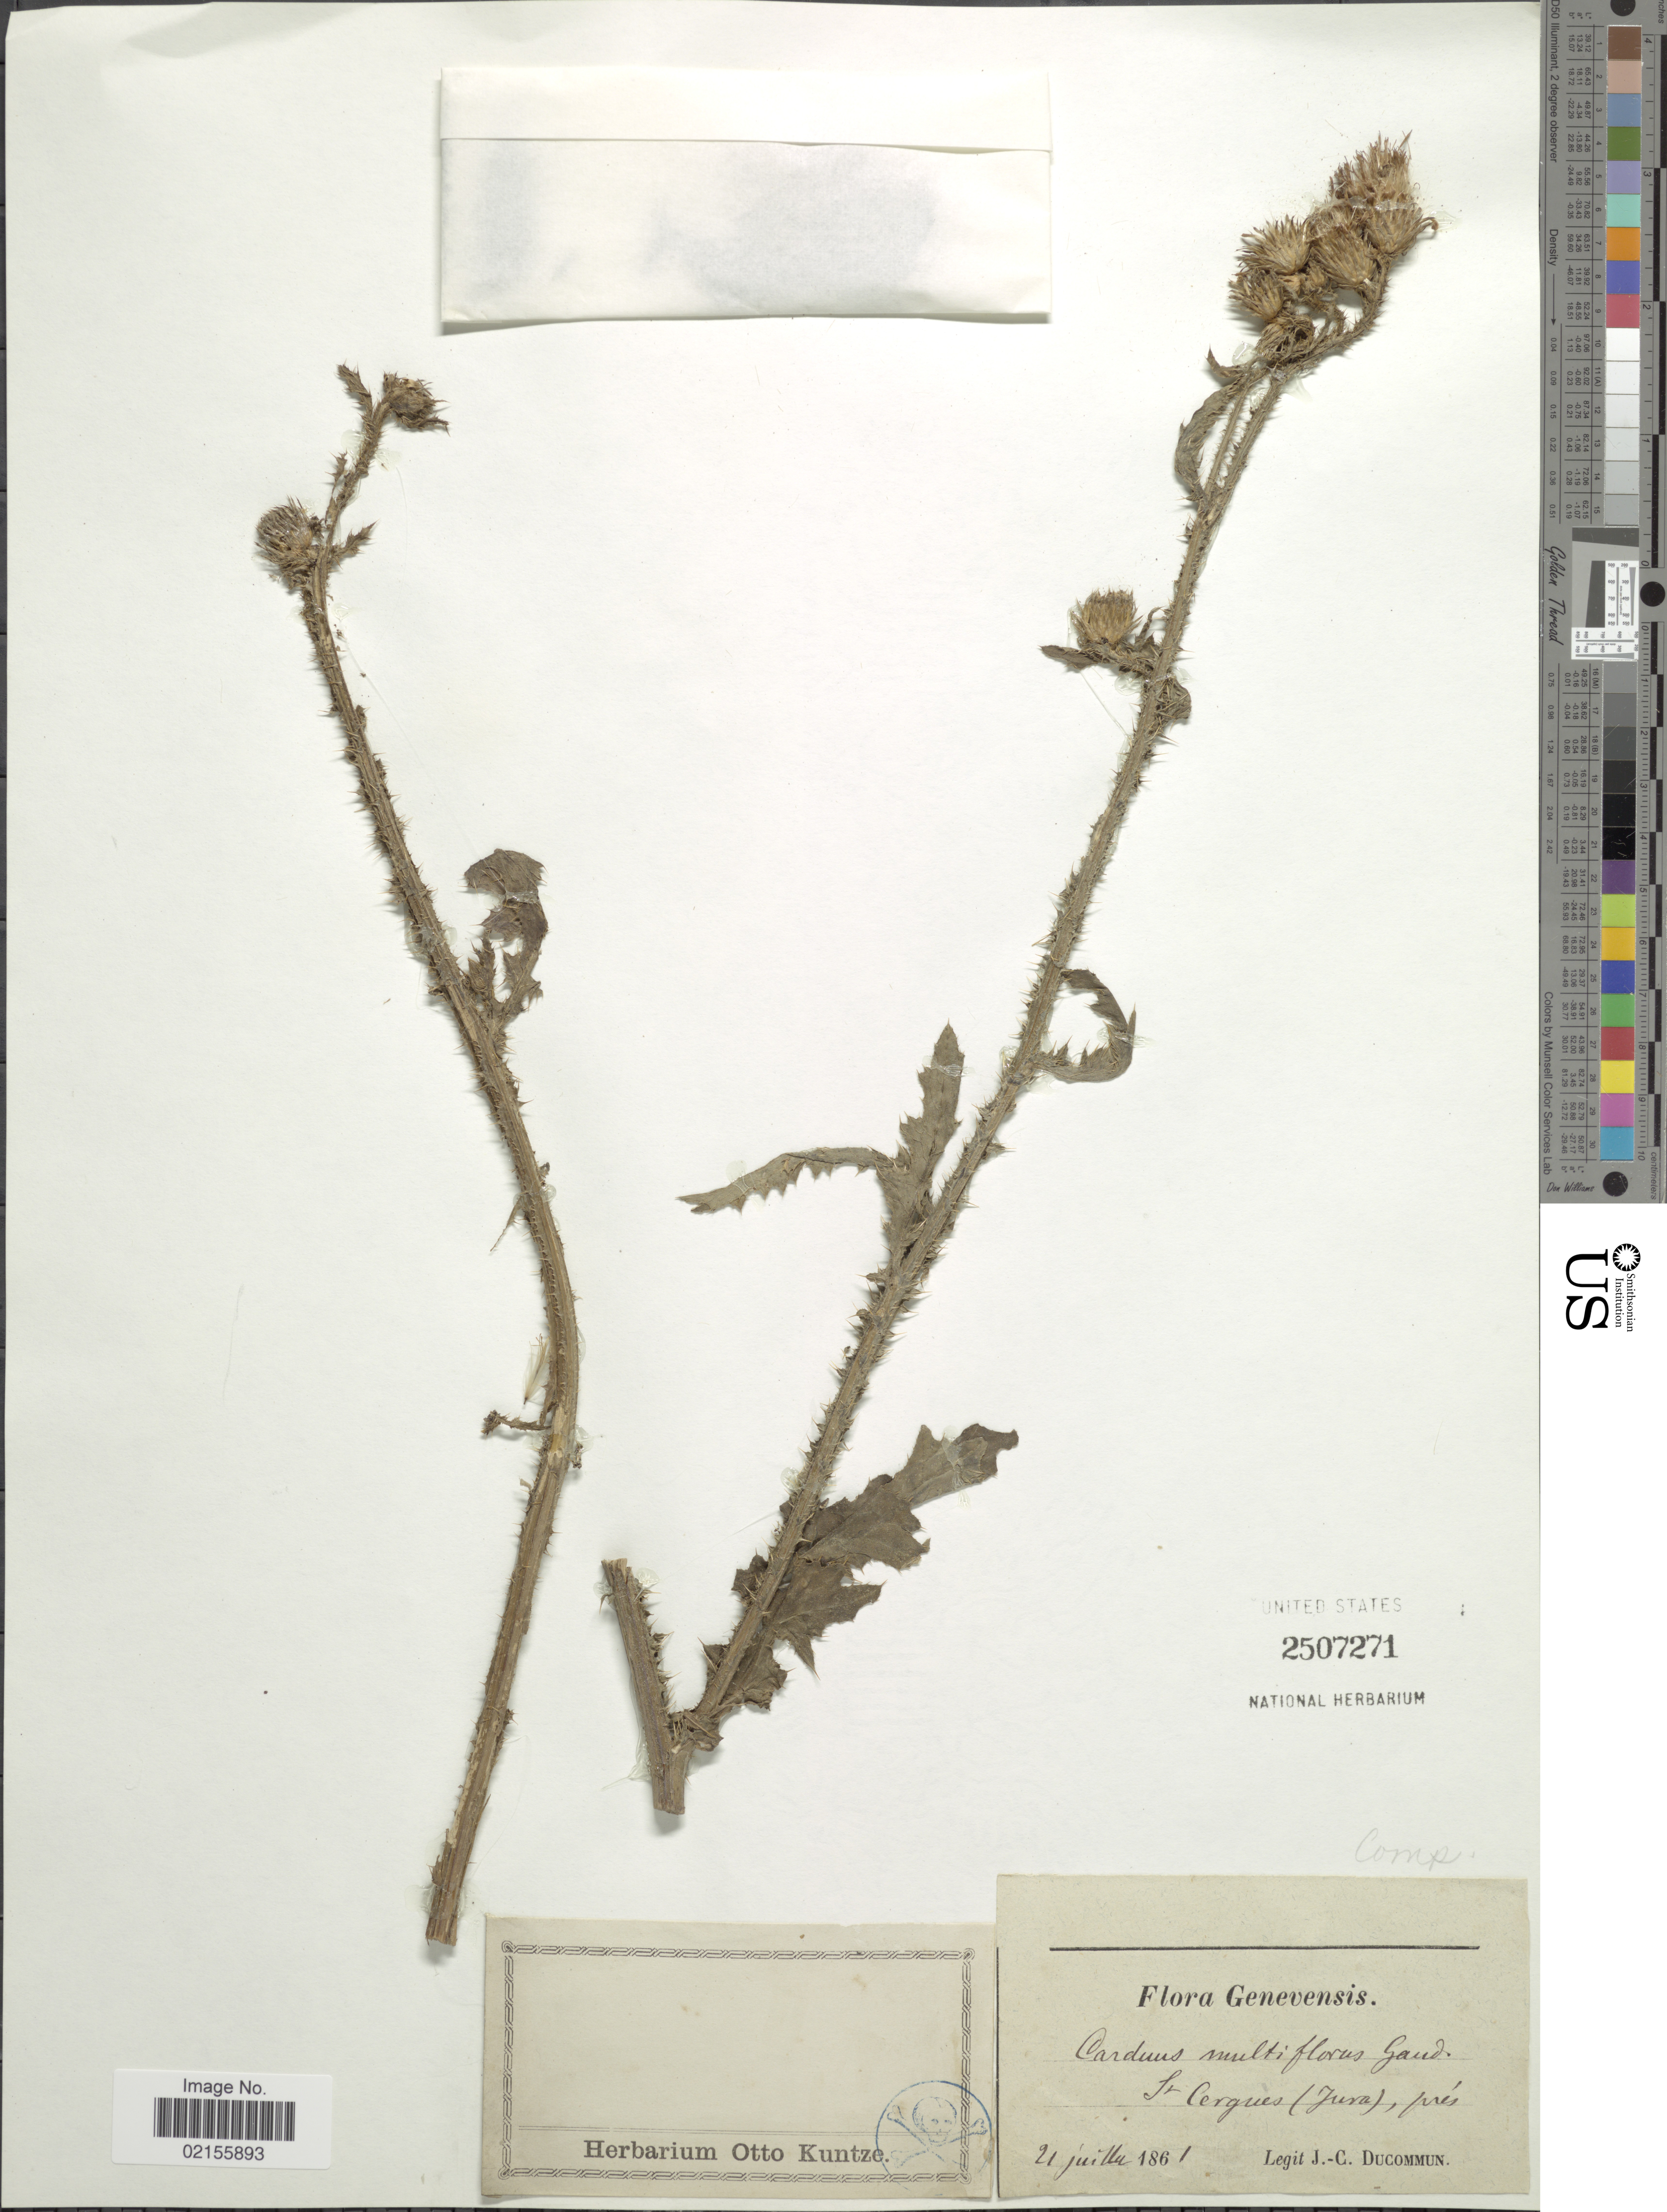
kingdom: Plantae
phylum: Tracheophyta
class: Magnoliopsida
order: Asterales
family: Asteraceae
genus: Carduus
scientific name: Carduus crispus subsp. multiflorus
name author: (Gaudin) Franco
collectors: J. Ducommun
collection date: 1861-07-21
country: Switzerland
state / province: Jura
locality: Genevensis, St Cergues (Jura) prés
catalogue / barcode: US 2507271